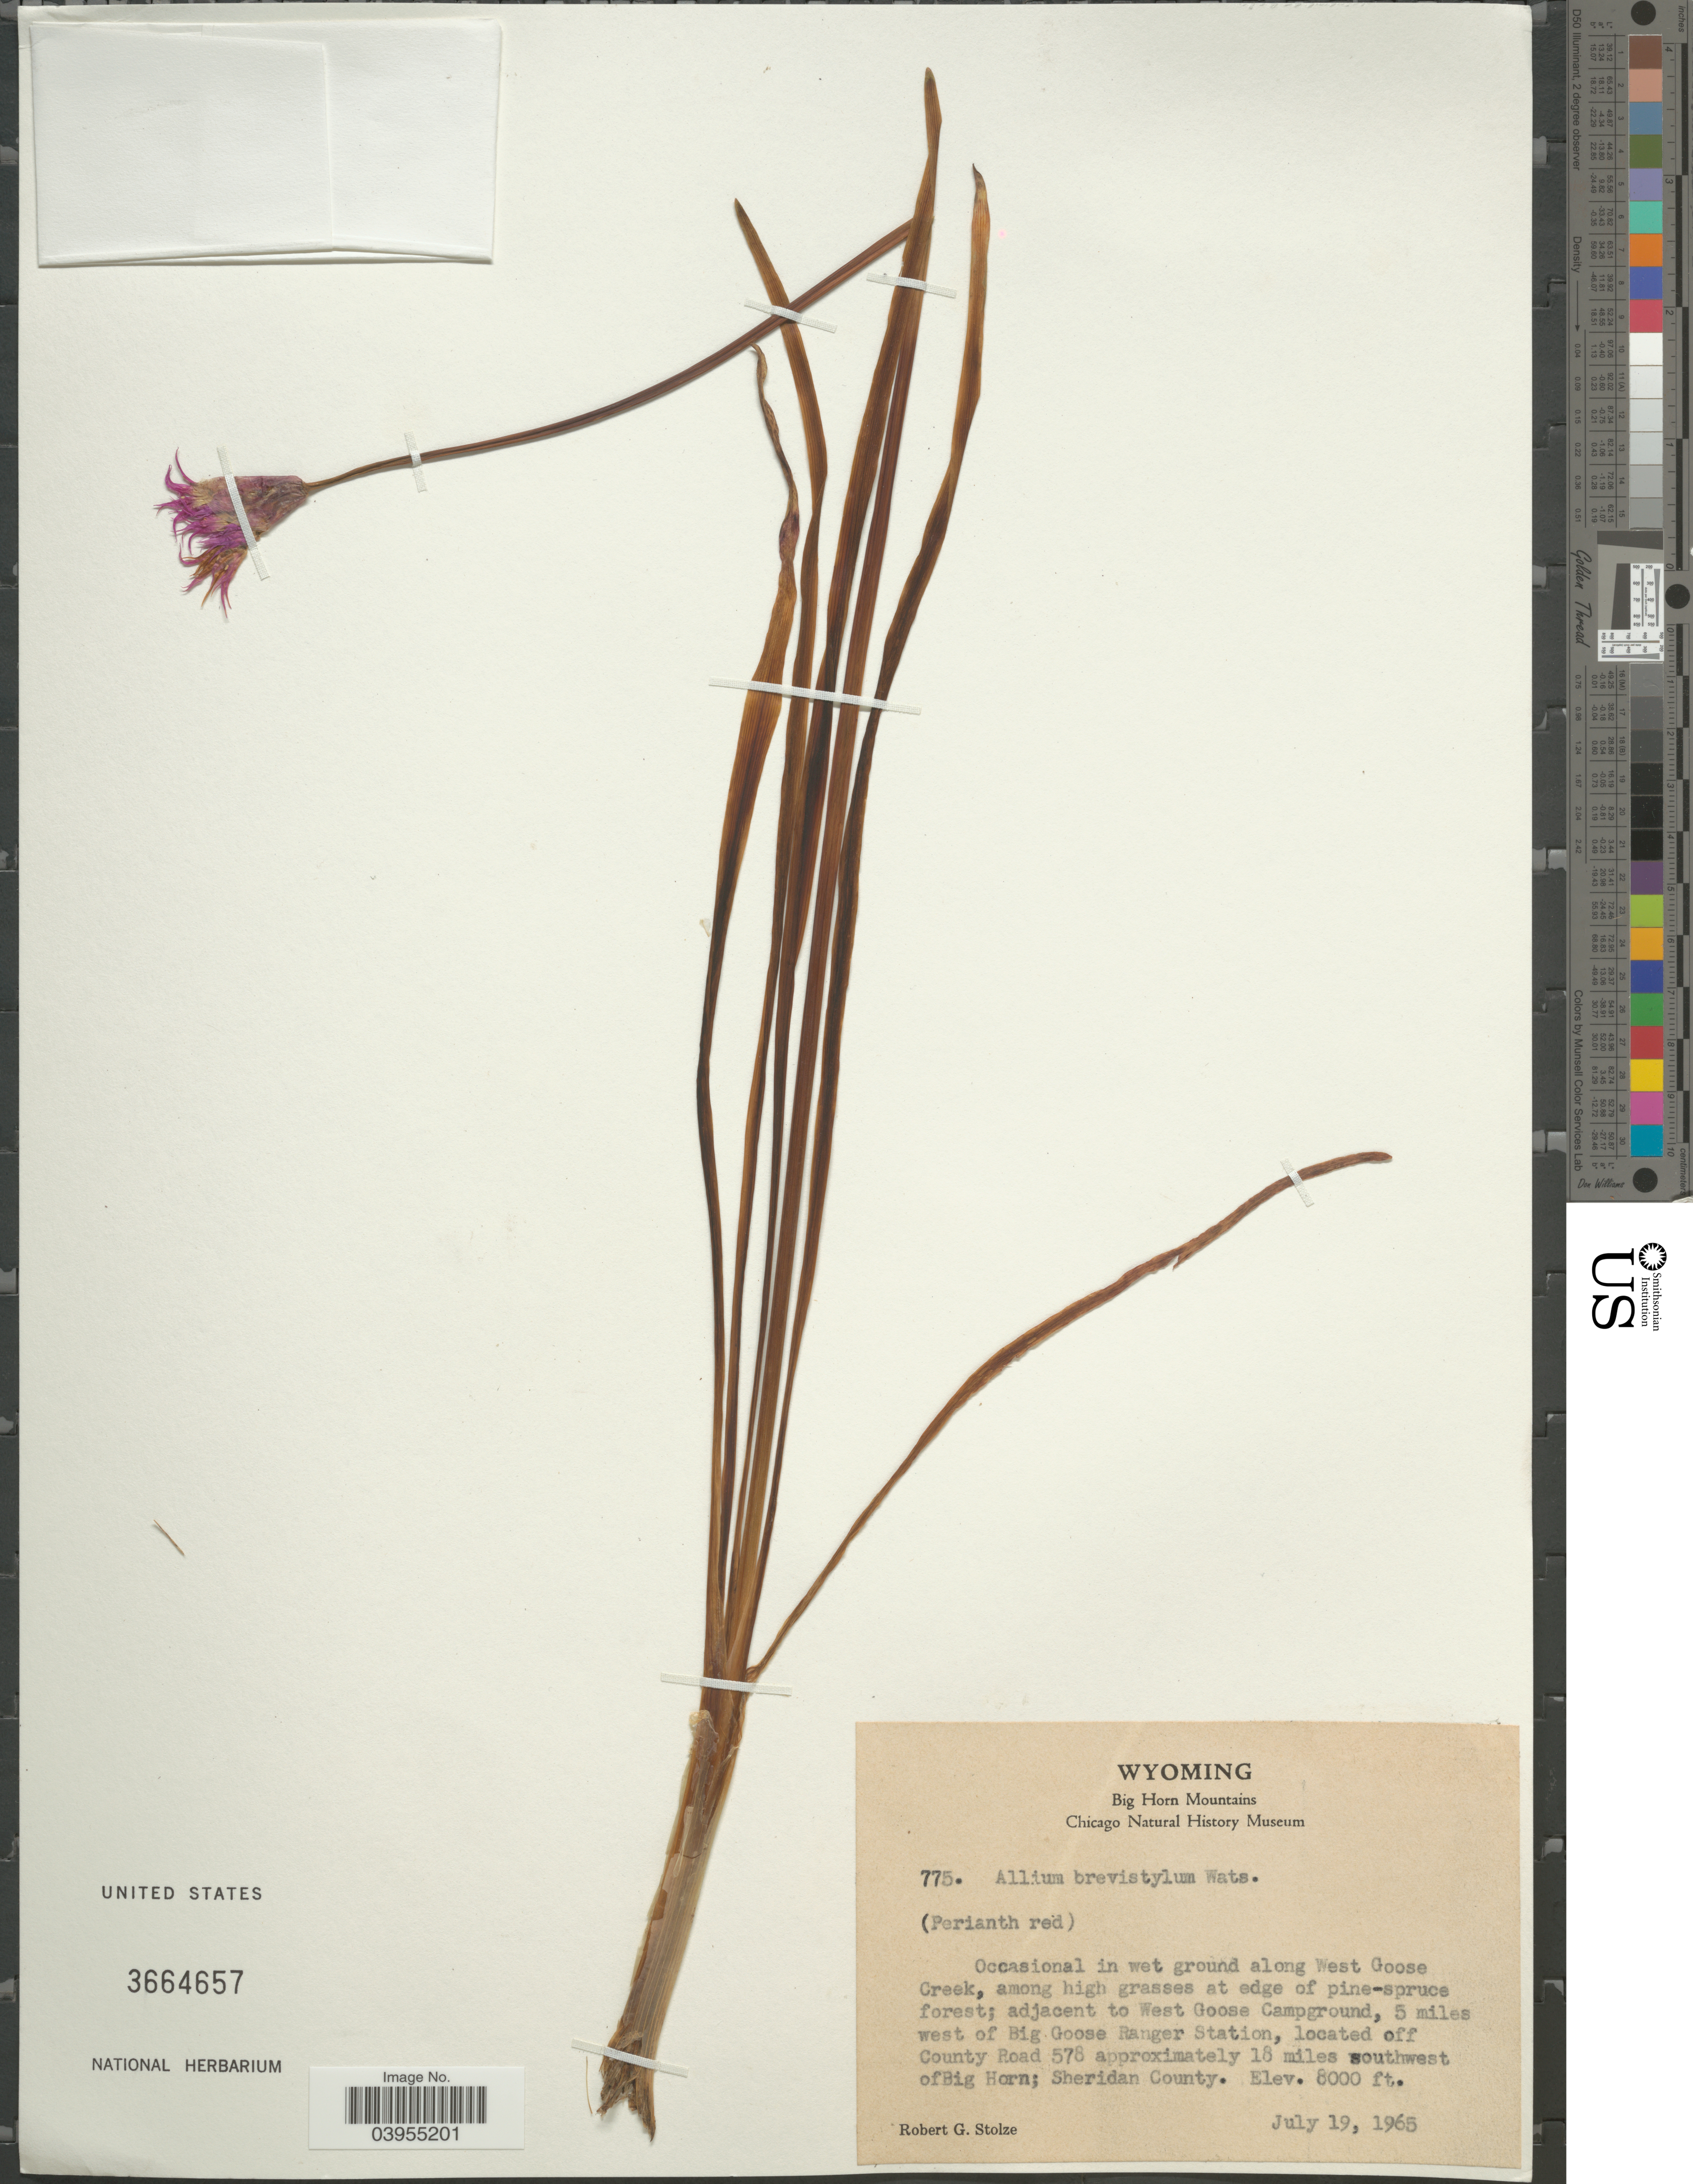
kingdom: Plantae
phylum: Tracheophyta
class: Liliopsida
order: Asparagales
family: Amaryllidaceae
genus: Allium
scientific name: Allium brevistylum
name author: S. Watson in C. King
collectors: R. G. Stolze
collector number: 775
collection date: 1965-07-19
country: United States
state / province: Wyoming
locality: Big Horn Mountains. Along West Goose Creek; adjacent to West Goose Campground, 5 miles west of Big Goose Ranger Station, located off County Road 578 approximately 18 miles southwest of Big Horn; Sheridan County.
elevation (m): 2438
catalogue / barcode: US 3664657